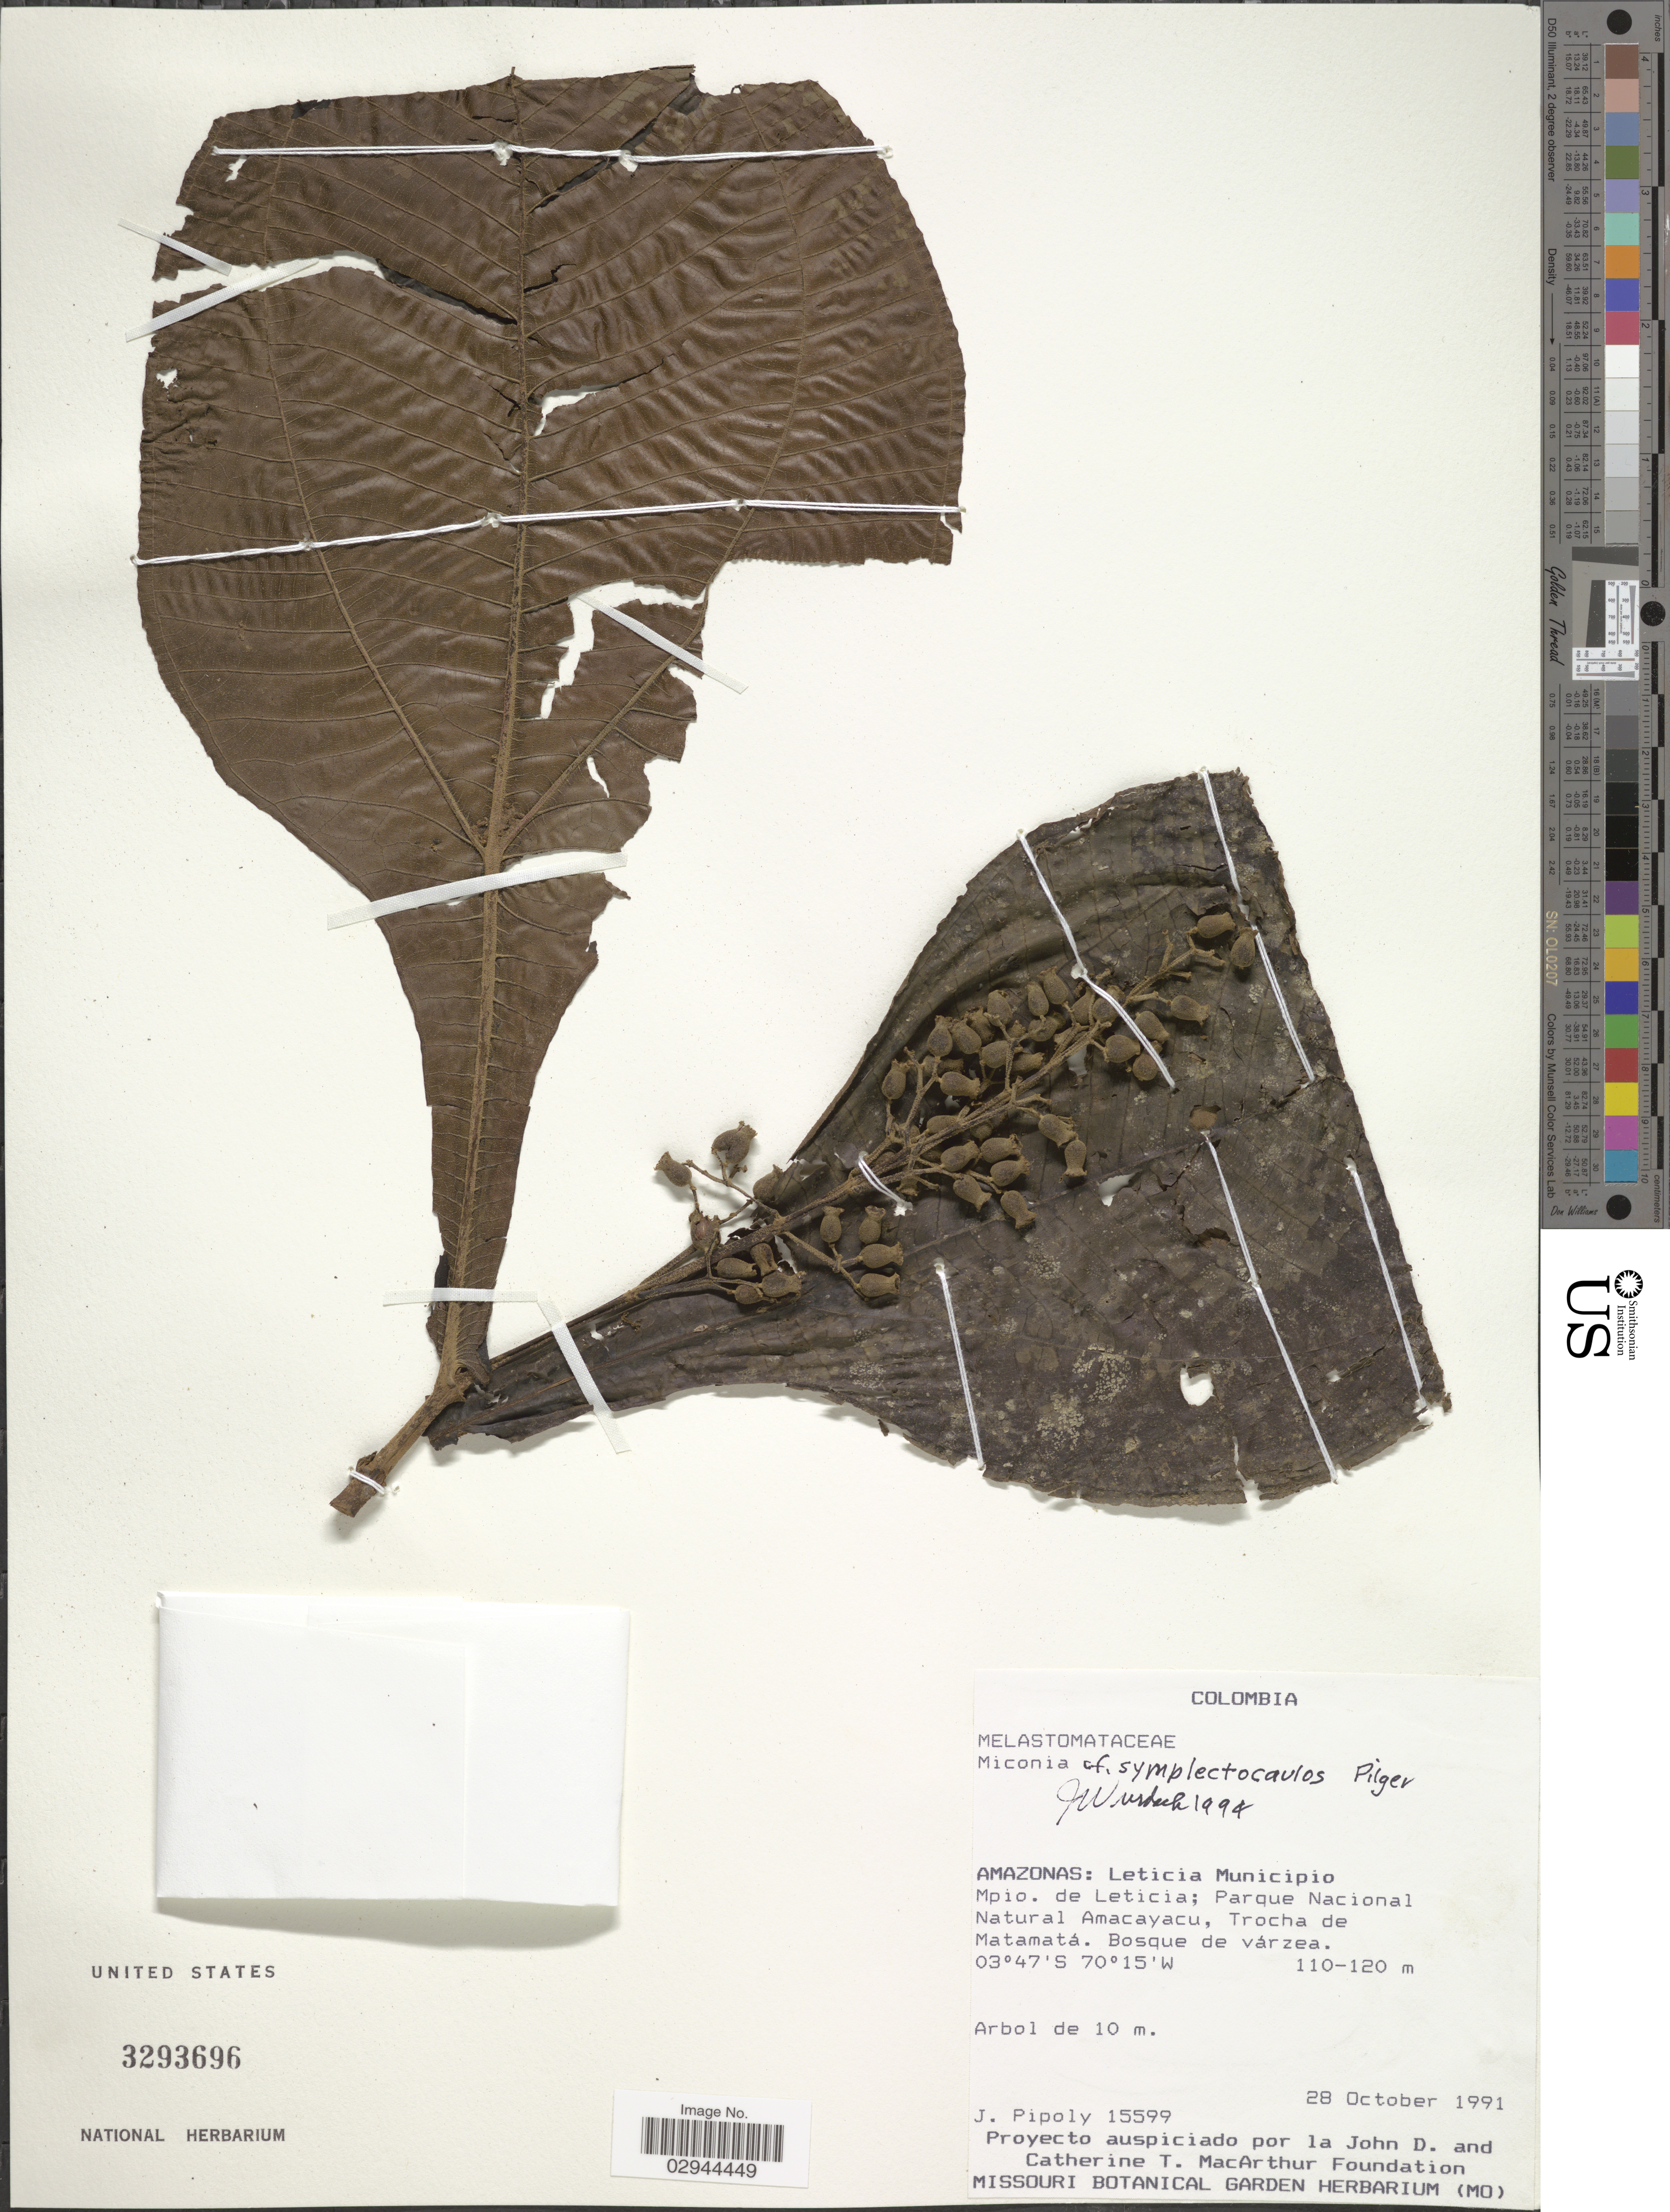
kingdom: Plantae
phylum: Tracheophyta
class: Magnoliopsida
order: Myrtales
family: Melastomataceae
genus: Miconia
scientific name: Miconia tomentosa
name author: (Rich.) D. Don ex DC.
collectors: J. J. Pipoly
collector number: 15599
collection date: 1991-10-28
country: Colombia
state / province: Amazônas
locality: Leticia Municipio. Mpio. de Leticia; Parque Nacional Natural Amacayacu, Trocha de Matamatá.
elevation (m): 110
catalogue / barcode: US 3293696